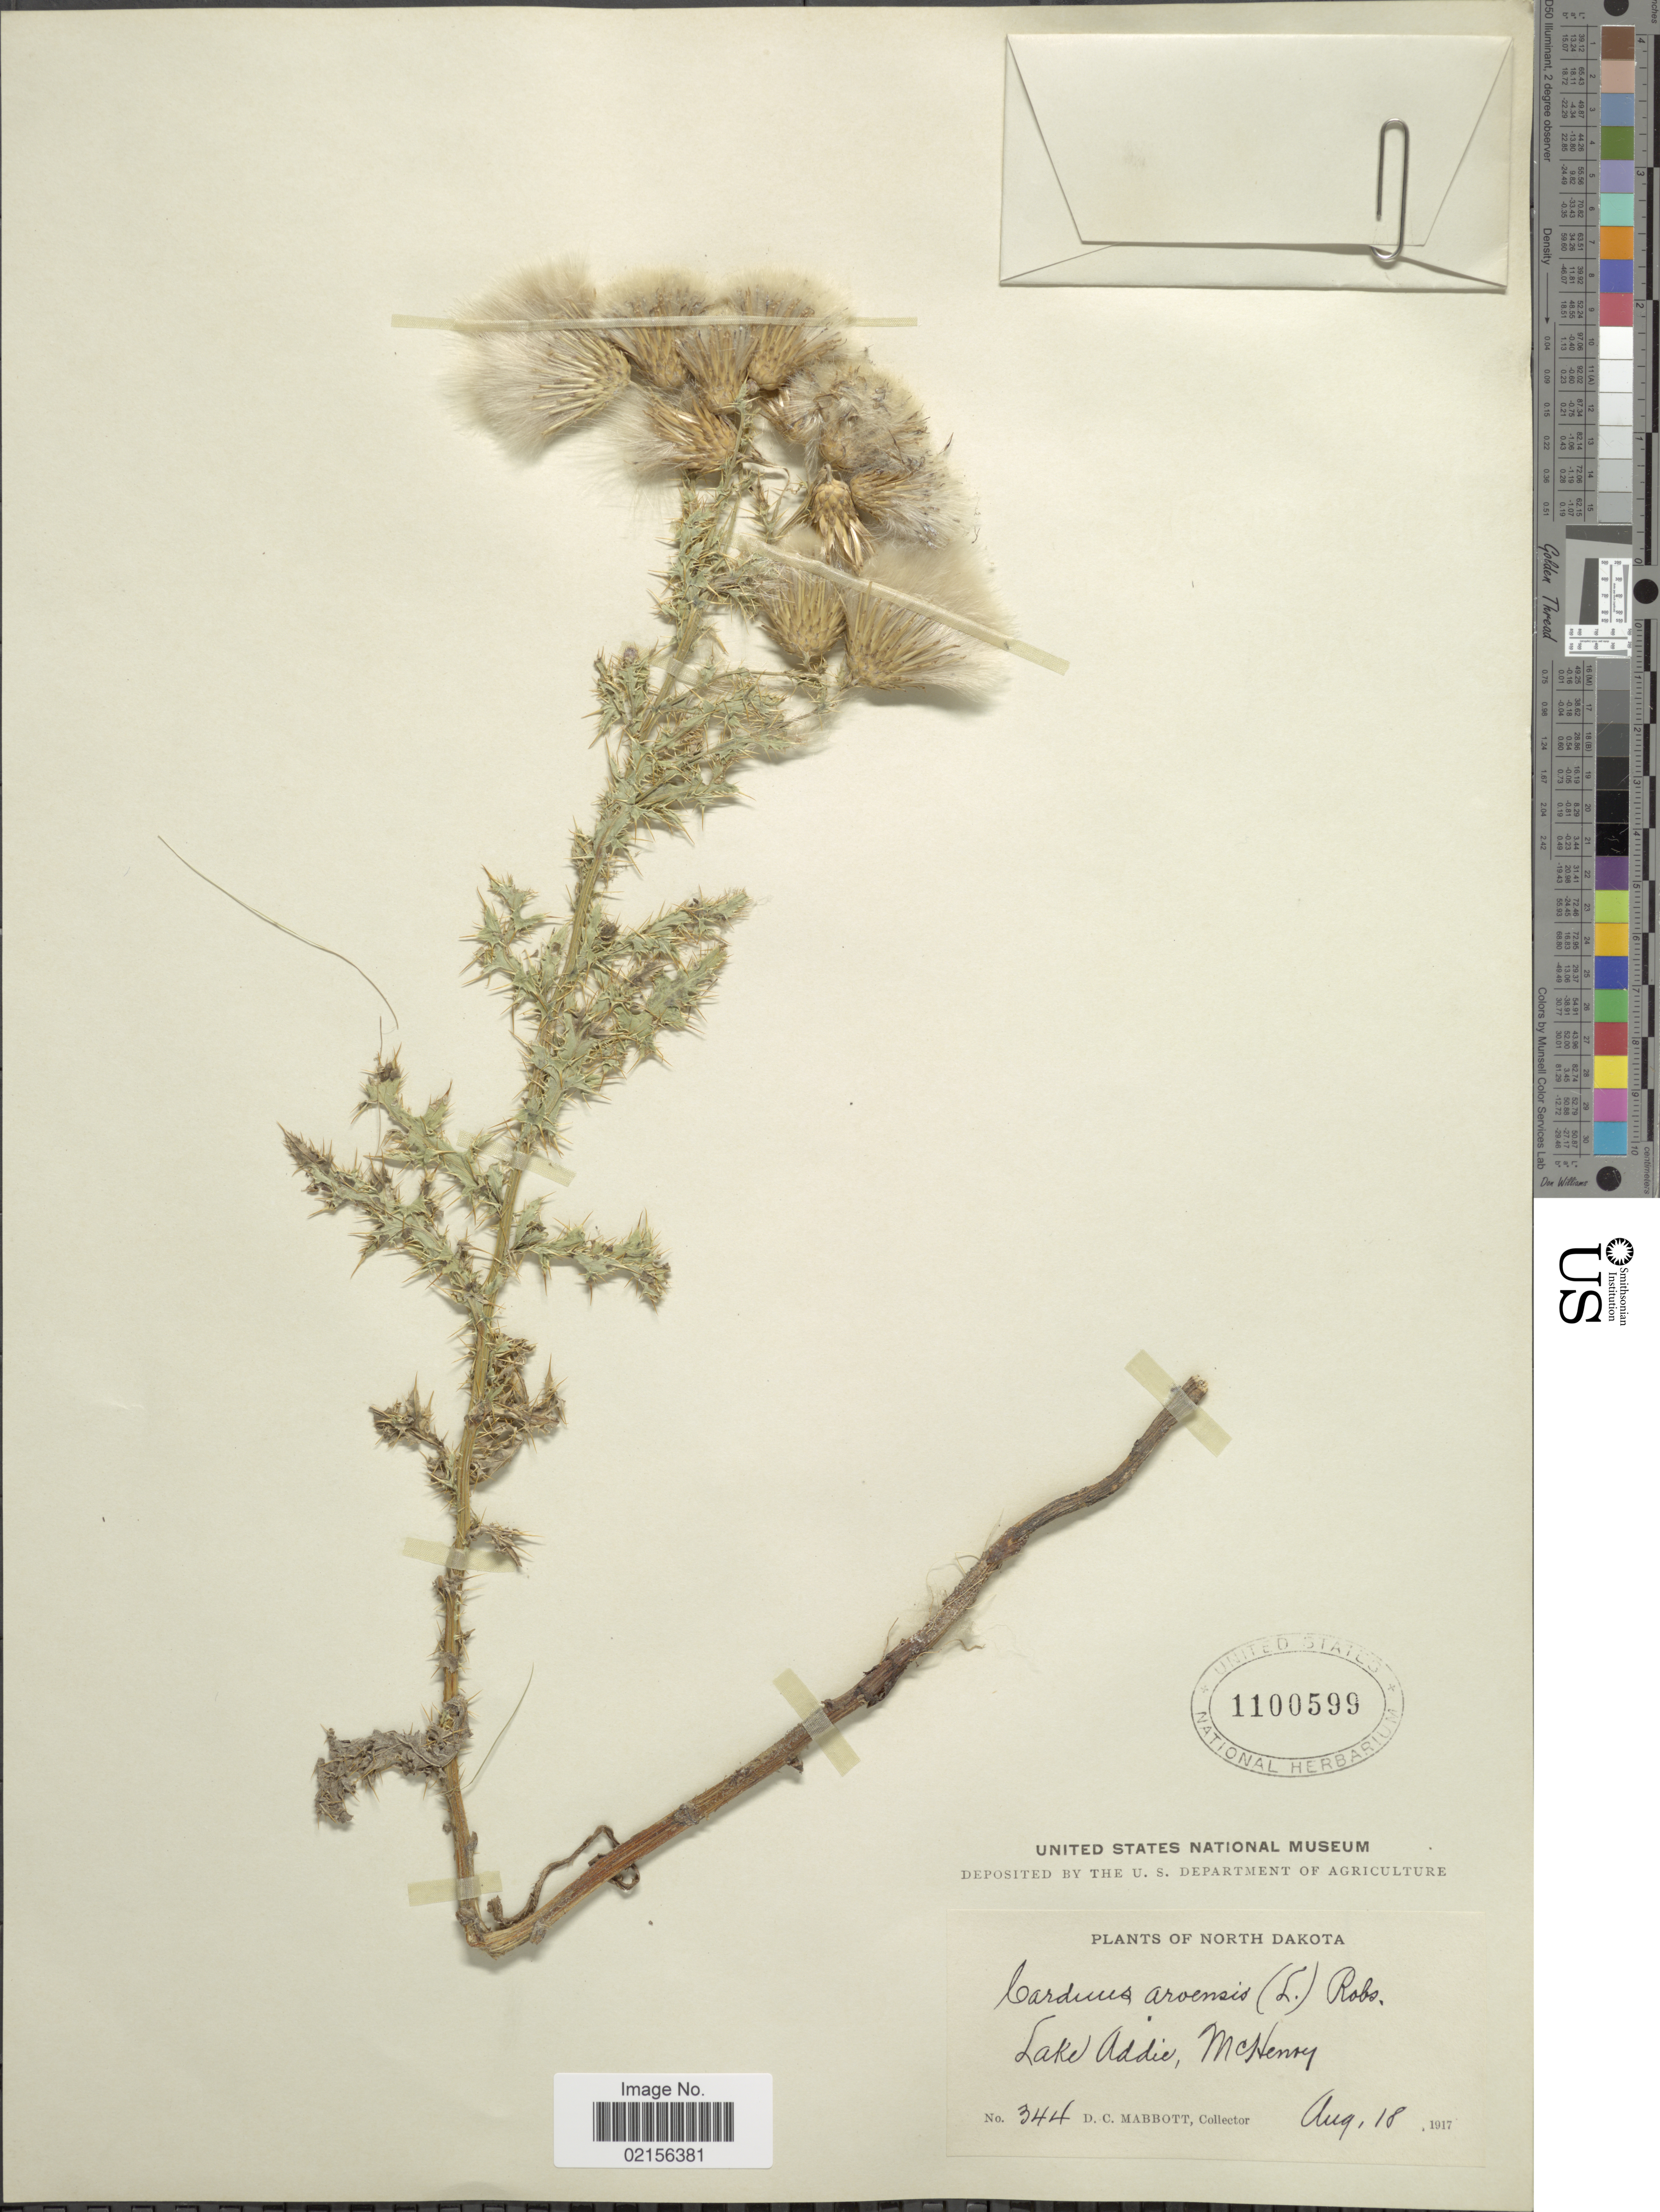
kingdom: Plantae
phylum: Tracheophyta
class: Magnoliopsida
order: Asterales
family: Asteraceae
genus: Cirsium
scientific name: Cirsium arvense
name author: (L.) Scop.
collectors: D. Mabbott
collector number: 344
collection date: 1917-08-18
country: United States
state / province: North Dakota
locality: Lake Addie, McHenry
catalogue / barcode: US 1100599